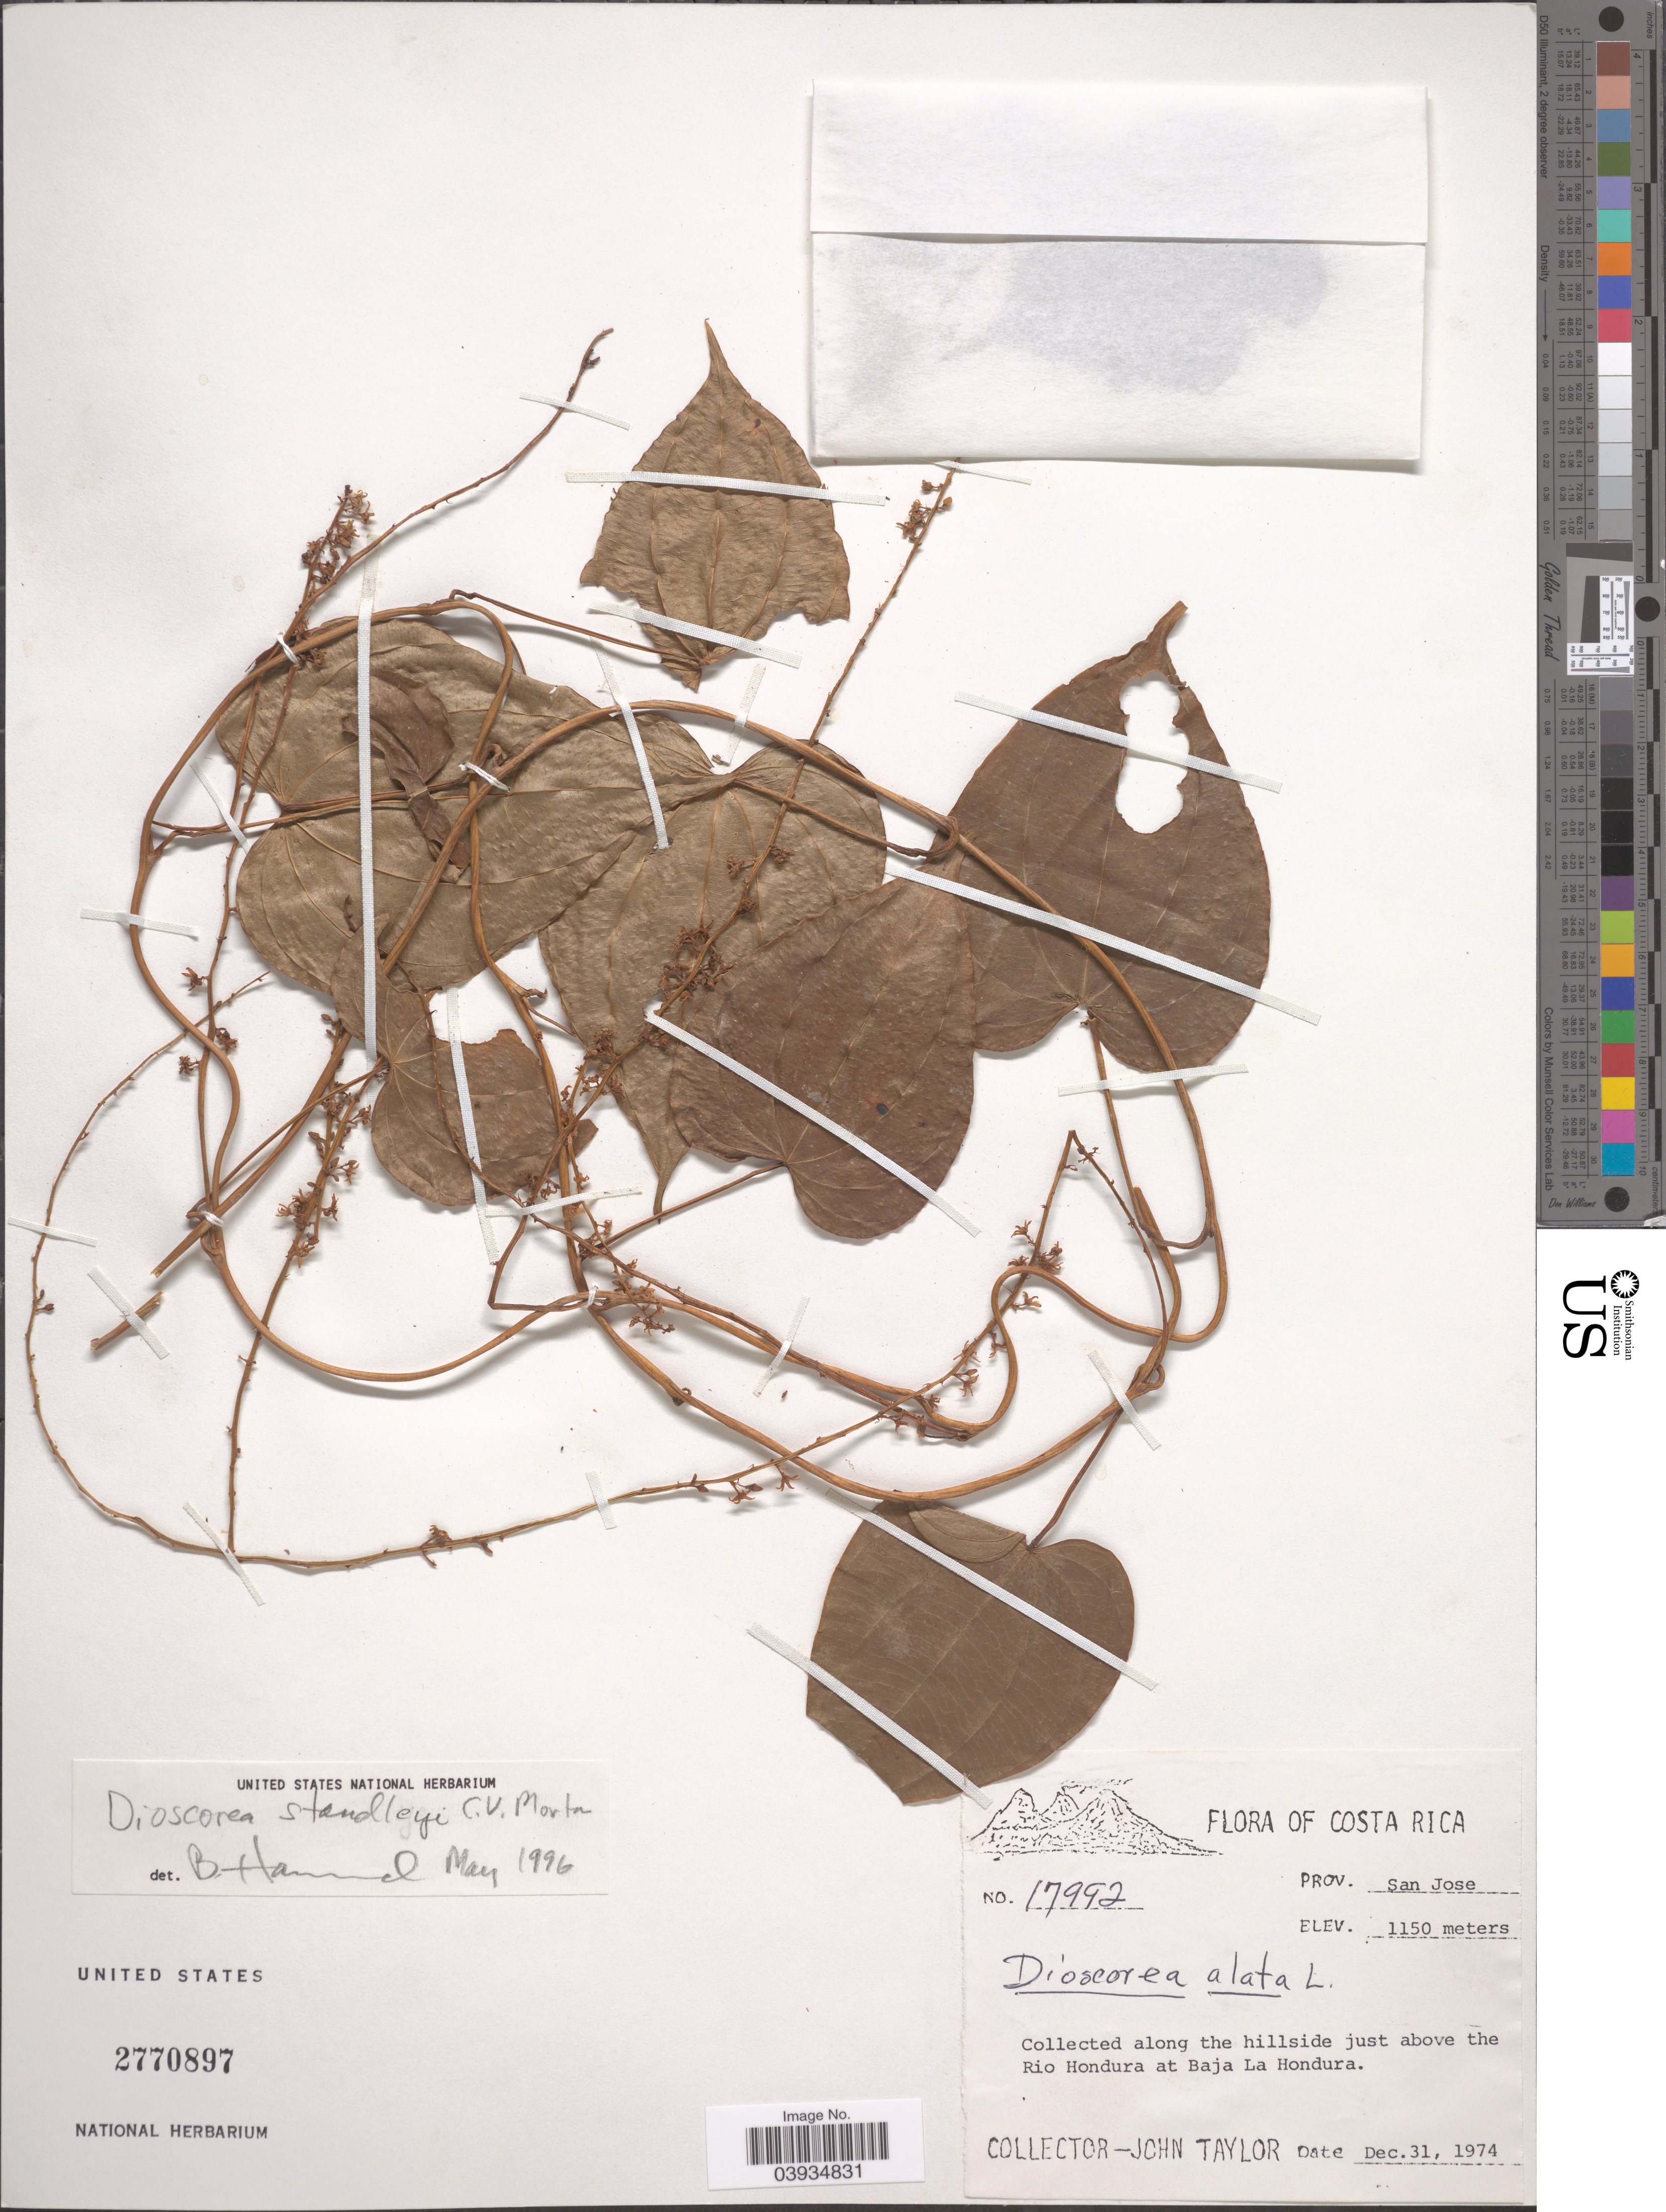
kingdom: Plantae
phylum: Tracheophyta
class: Liliopsida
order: Dioscoreales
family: Dioscoreaceae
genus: Dioscorea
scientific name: Dioscorea standleyi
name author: C.V. Morton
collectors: J. Taylor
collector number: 17992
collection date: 1974-12-31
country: Costa Rica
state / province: San José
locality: Along the hillside just above the Rio Hondura at Baja La Hondura.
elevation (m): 1150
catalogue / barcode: US 2770897